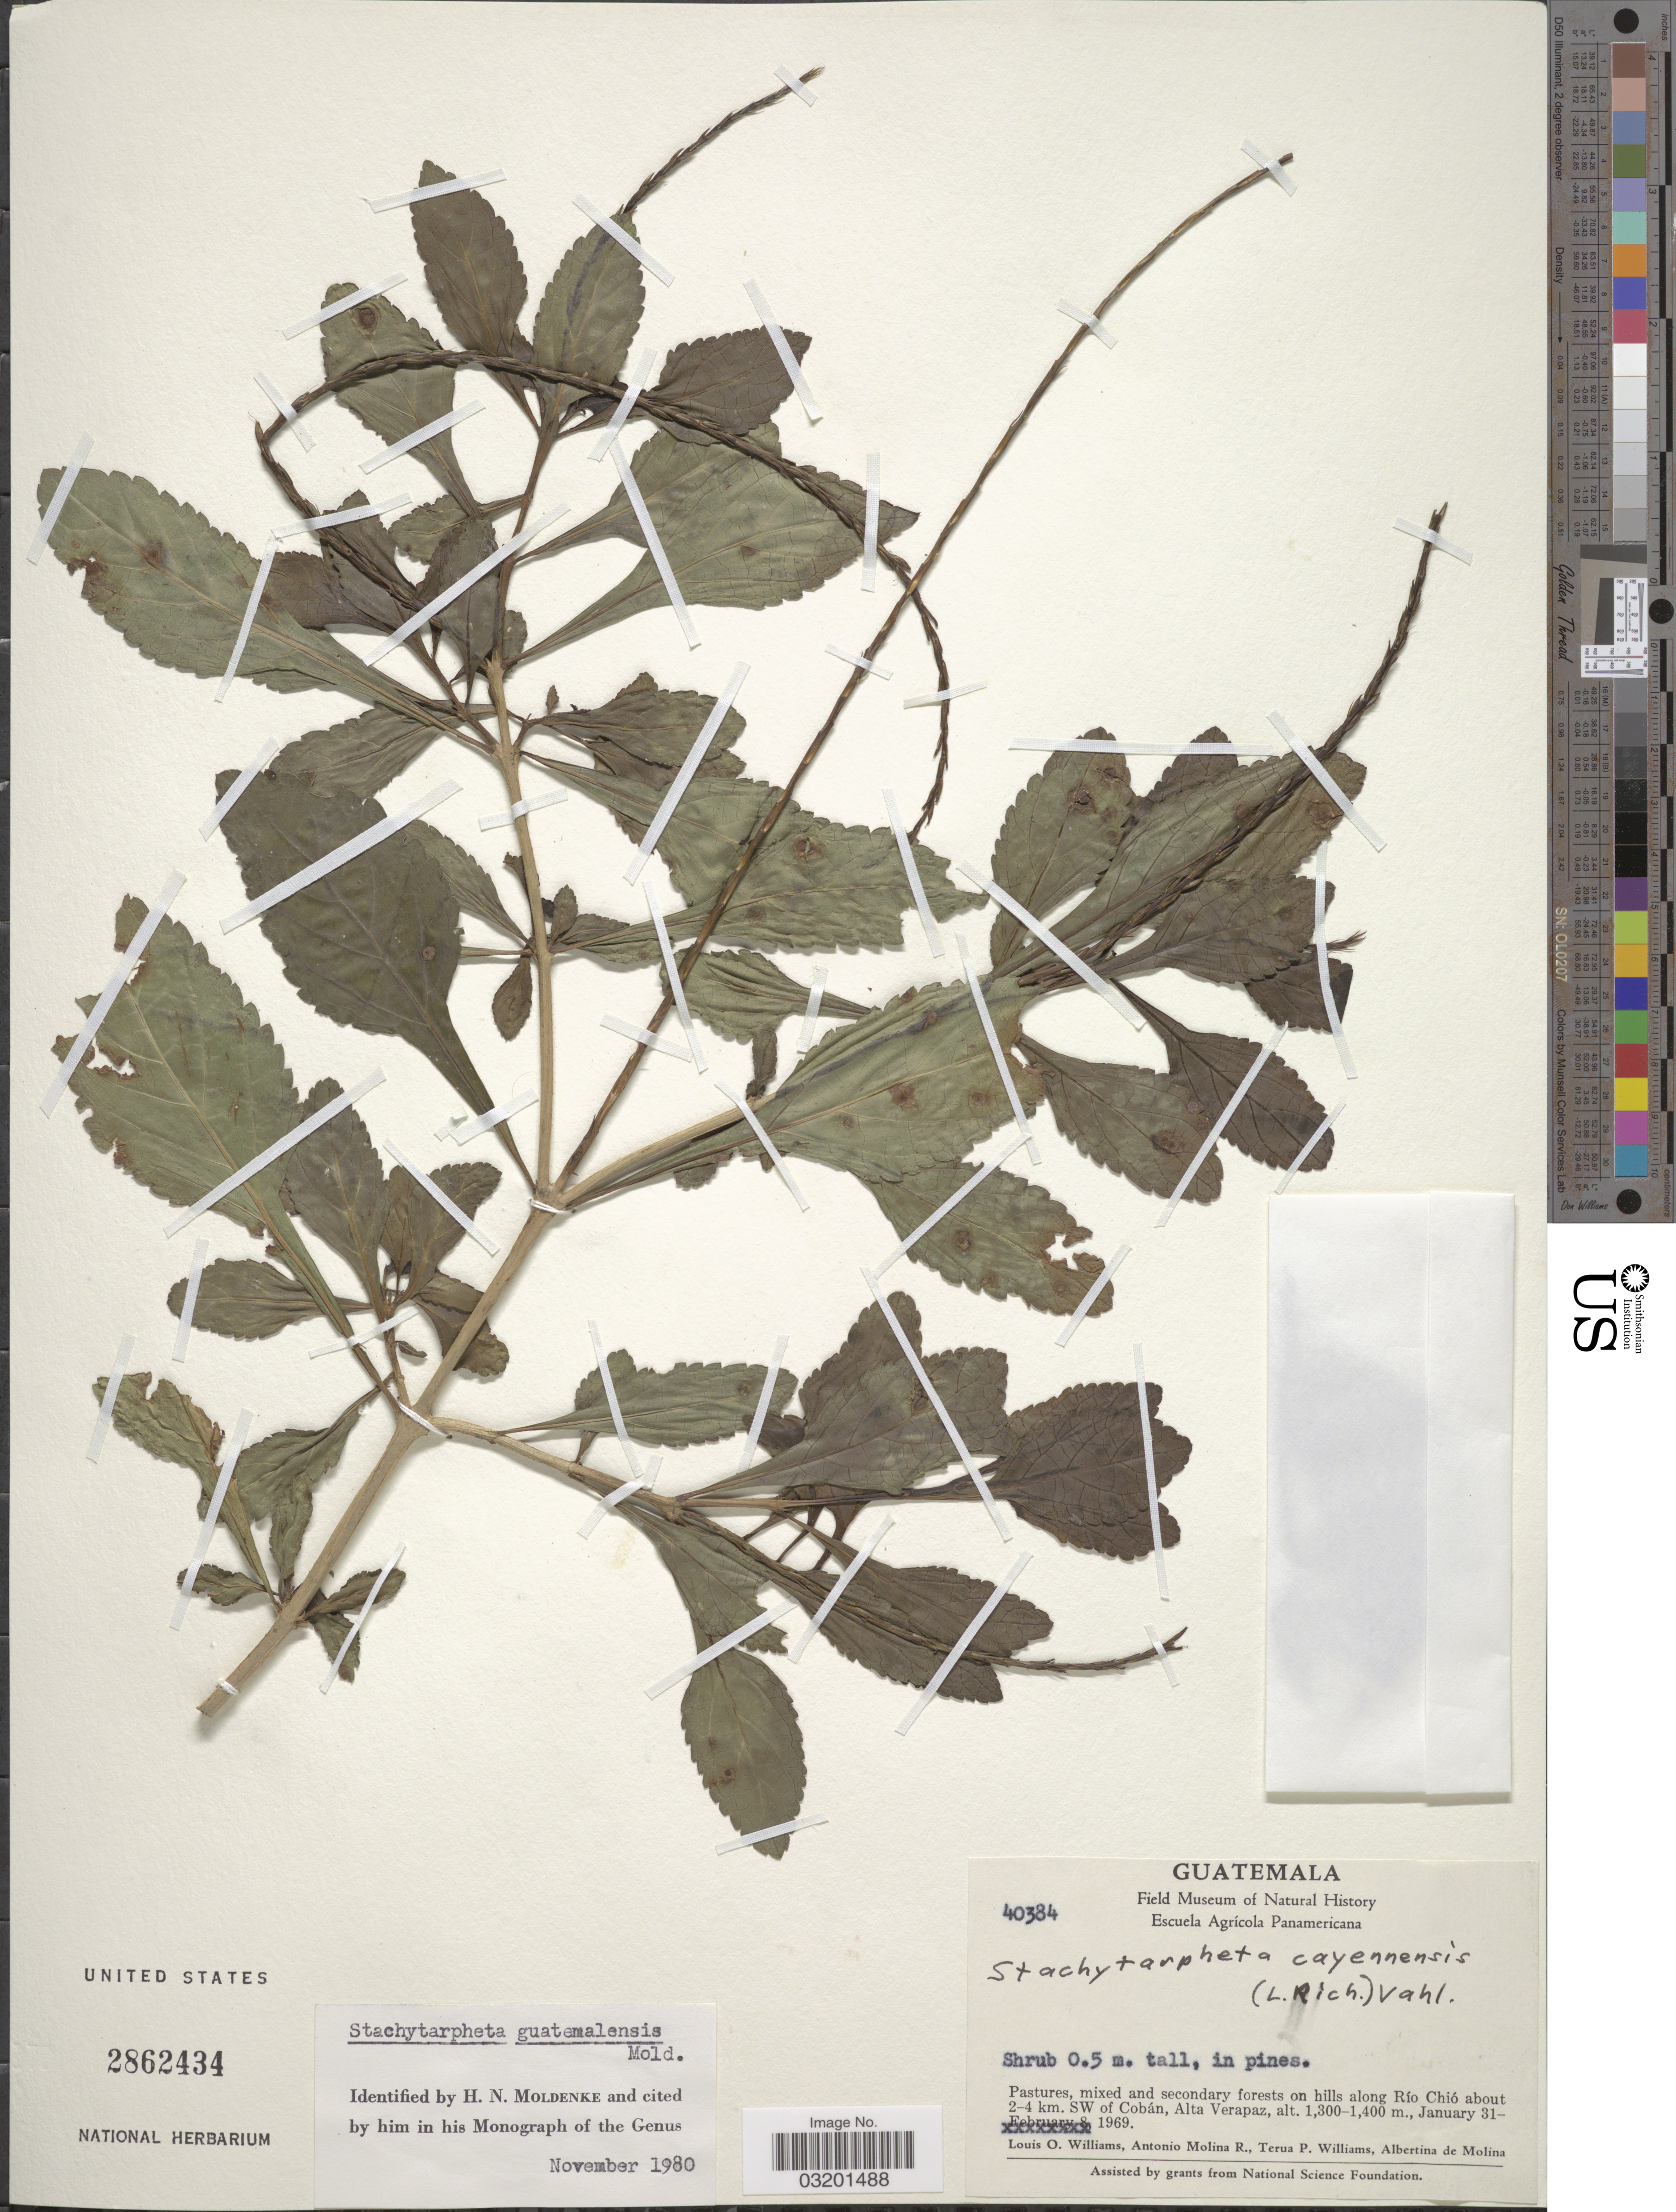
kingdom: Plantae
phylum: Tracheophyta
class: Magnoliopsida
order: Lamiales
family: Verbenaceae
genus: Stachytarpheta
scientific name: Stachytarpheta guatemalensis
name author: Moldenke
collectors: L. O. Williams, A. Molina R., T. Williams & A. R. Molina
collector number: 40384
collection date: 1969-01-31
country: Guatemala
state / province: Alta Verapaz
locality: On hills along Río Chió about 2-4 km. SW of Cobán.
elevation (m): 1300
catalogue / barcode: US 2862434